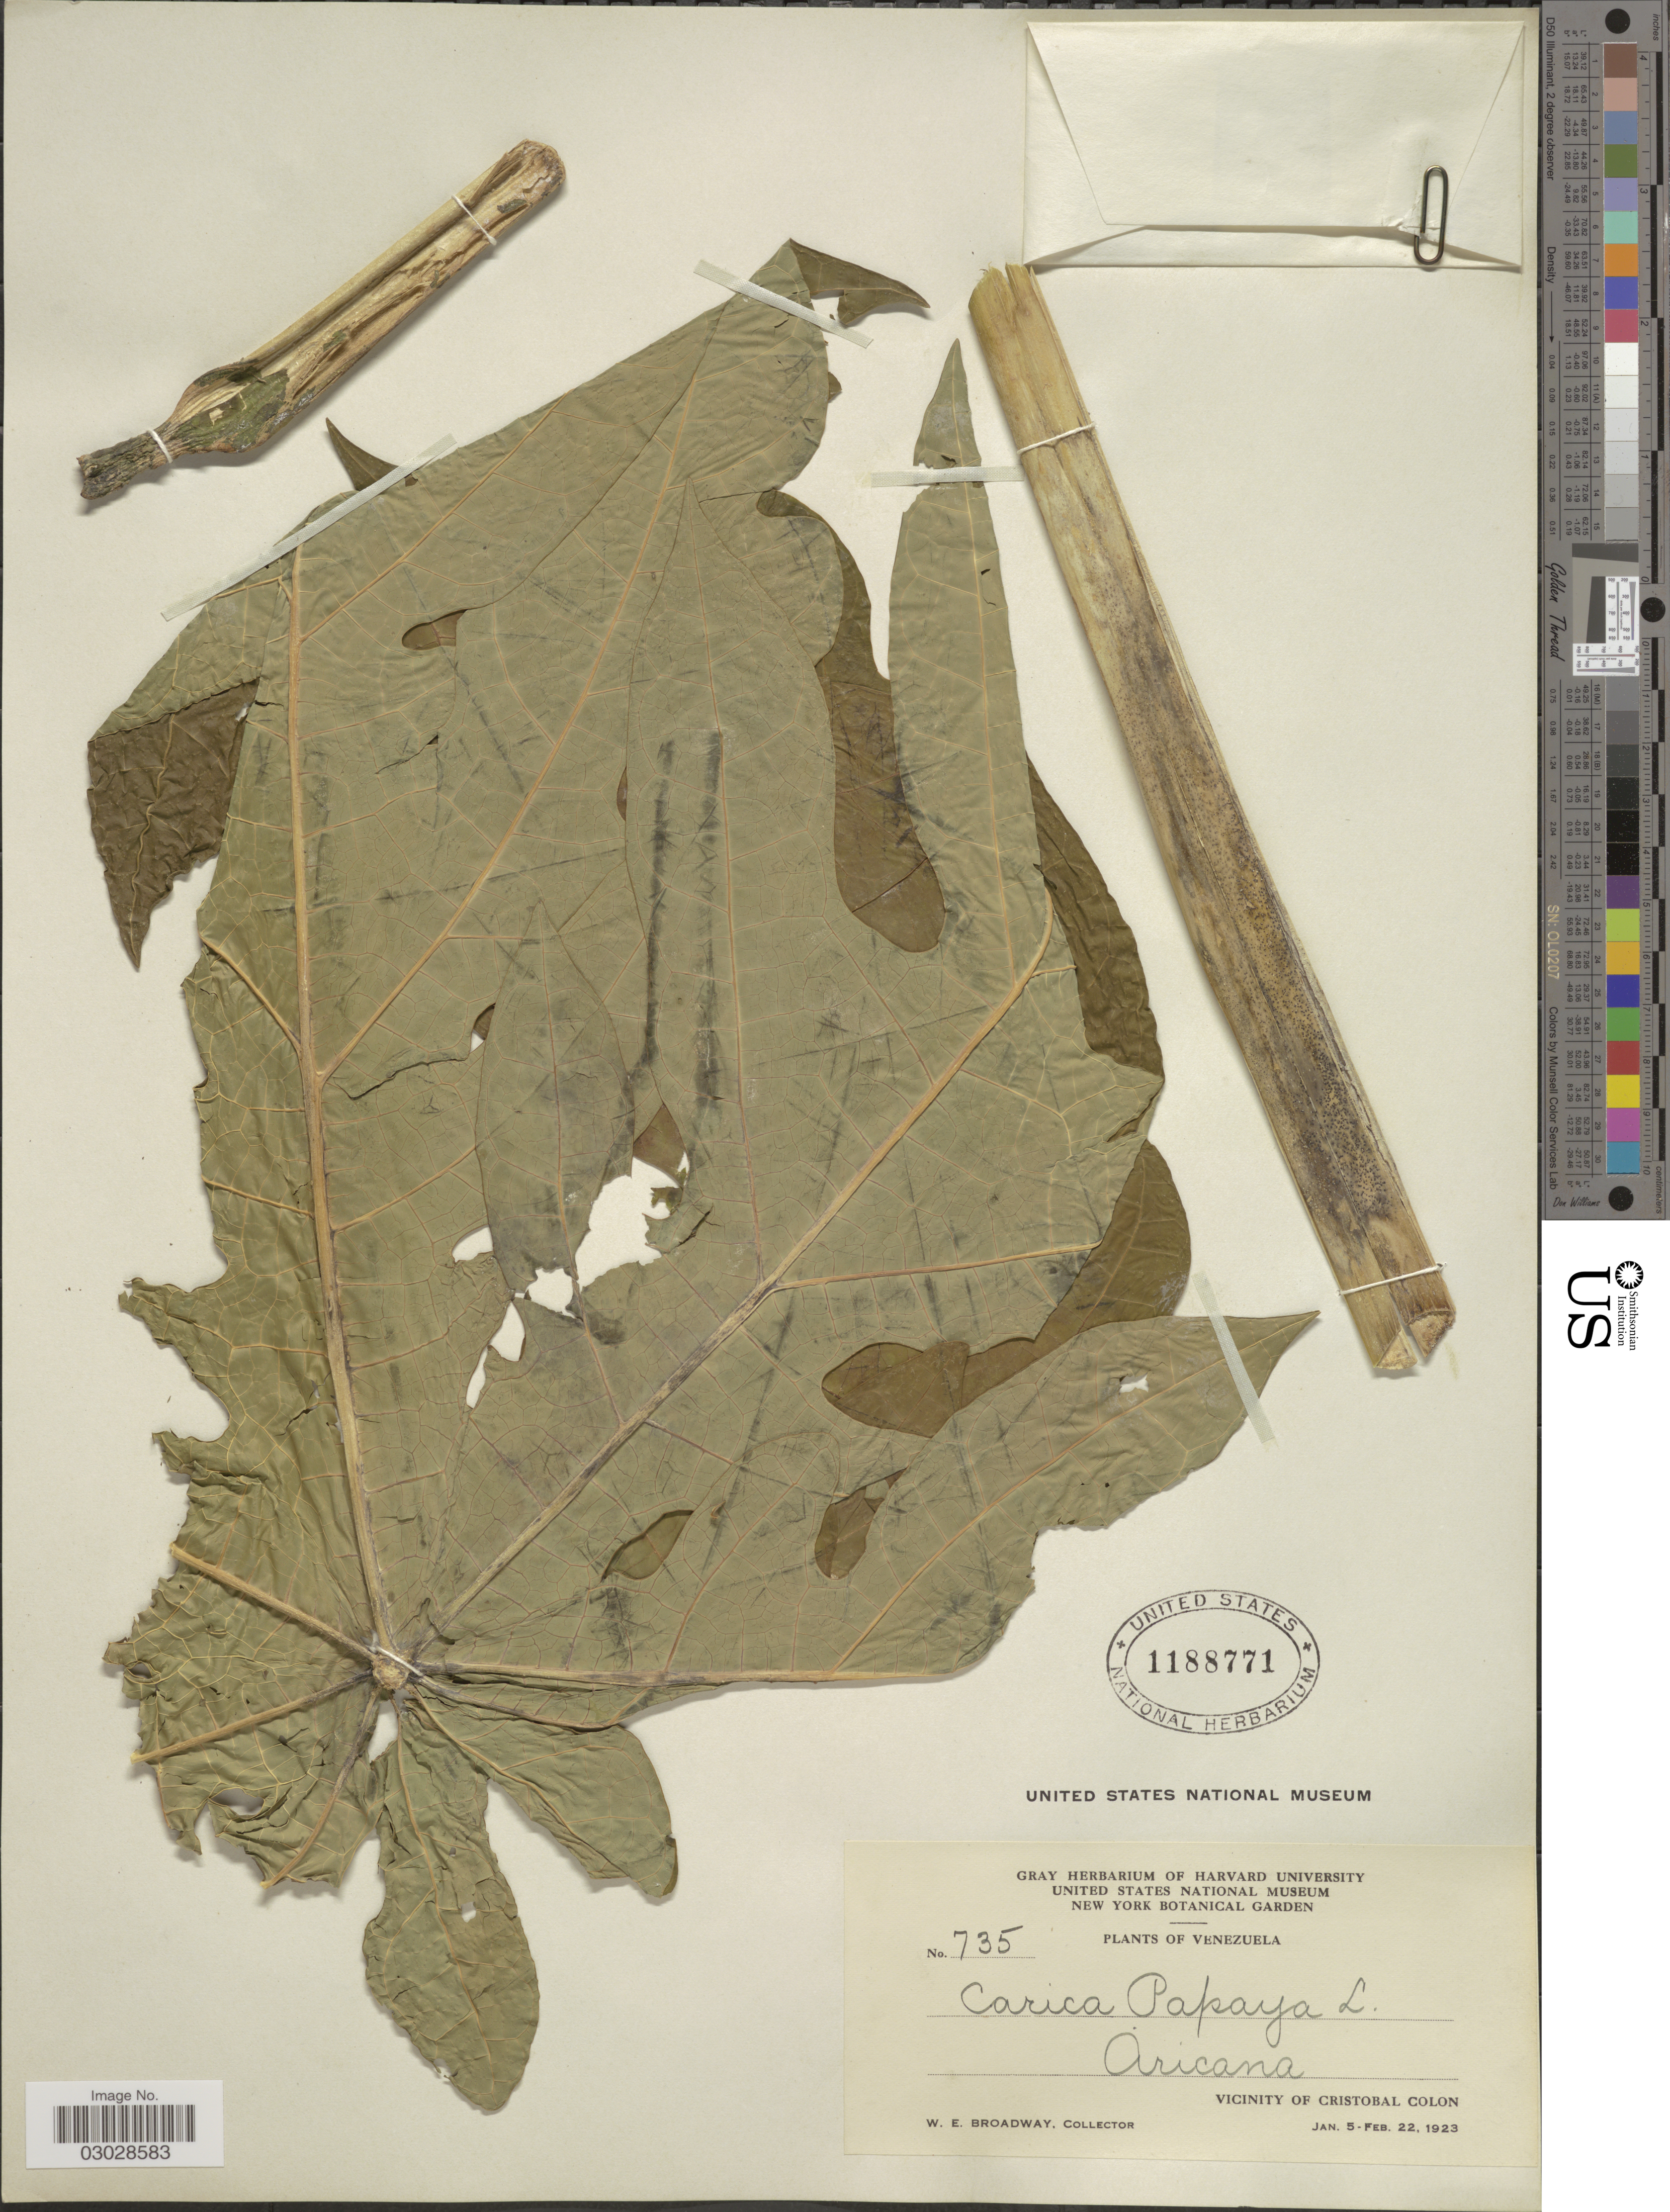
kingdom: Plantae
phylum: Tracheophyta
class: Magnoliopsida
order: Brassicales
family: Caricaceae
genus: Carica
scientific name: Carica papaya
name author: L.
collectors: W. E. Broadway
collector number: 735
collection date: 1923-01-05/1923-02-22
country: Venezuela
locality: Aricana, Vicinity of Cristobal Colon.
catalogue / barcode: US 1188771